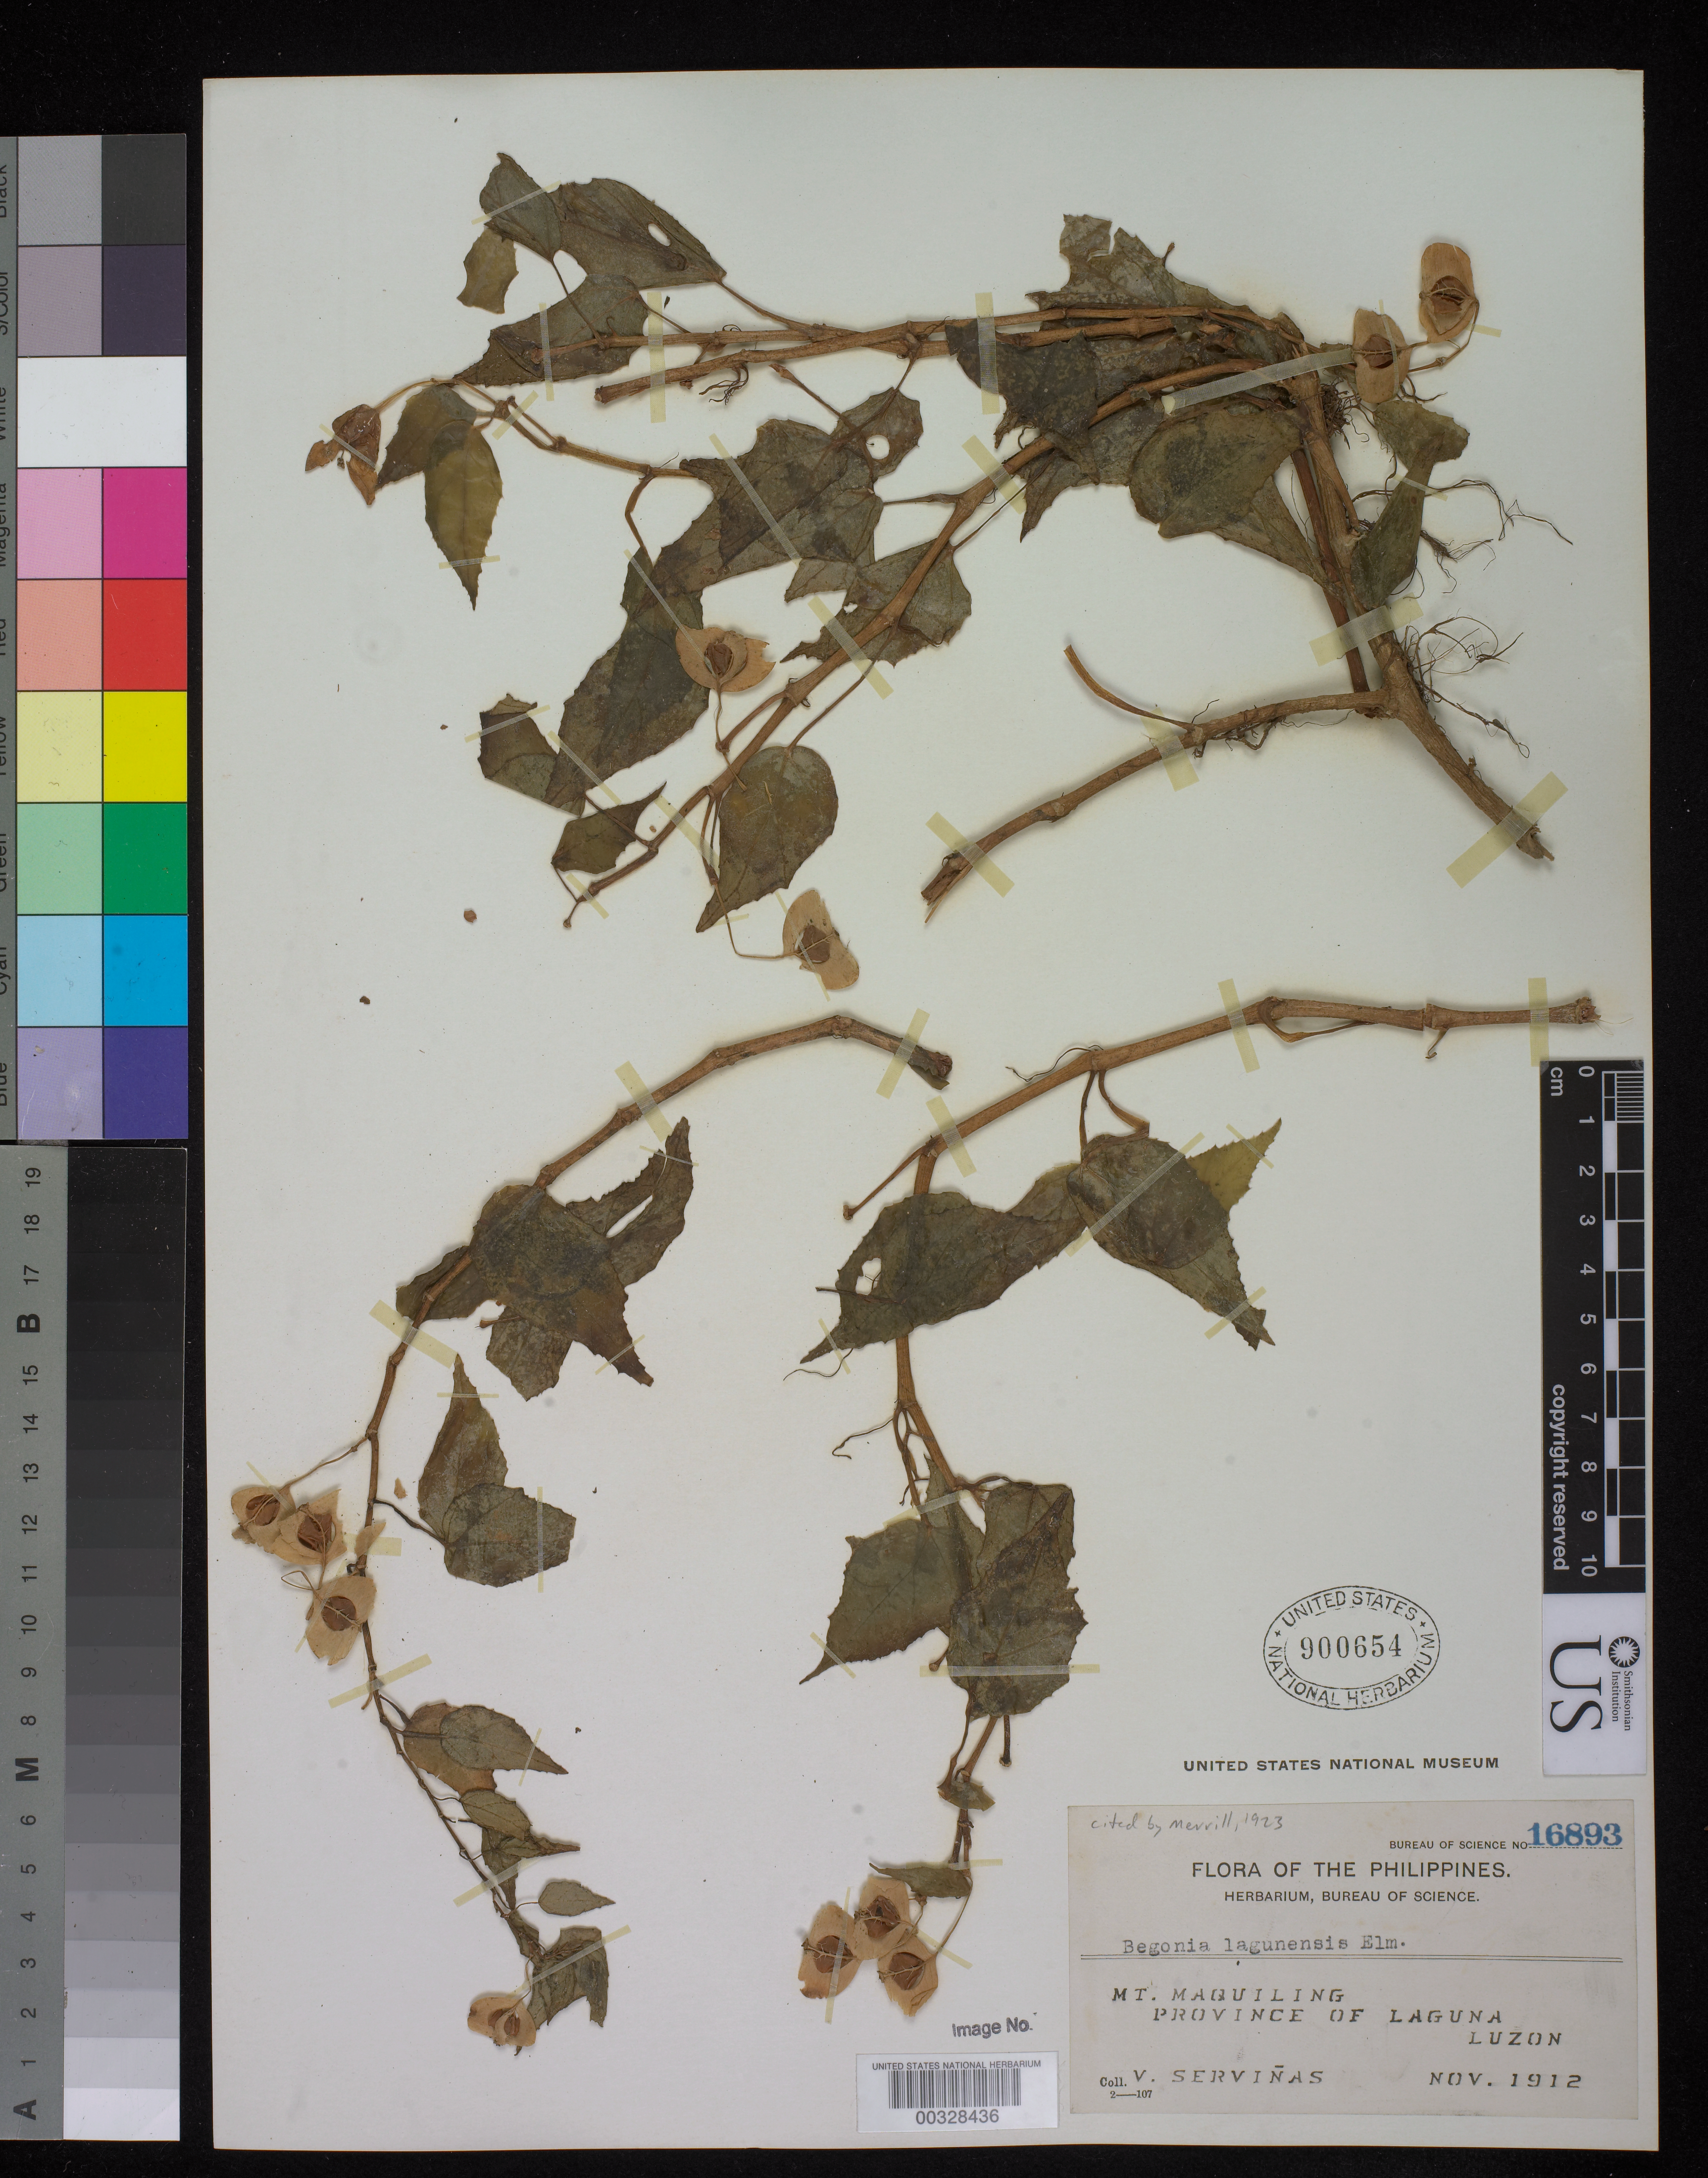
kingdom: Plantae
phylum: Tracheophyta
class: Magnoliopsida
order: Cucurbitales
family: Begoniaceae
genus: Begonia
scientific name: Begonia lagunensis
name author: Elmer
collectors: V. Servinas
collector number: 16893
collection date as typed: Nov 1912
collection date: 1912-11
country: Philippines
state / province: Calabarzon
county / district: Laguna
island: Luzon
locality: Mt. Maquiling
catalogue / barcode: US 900654